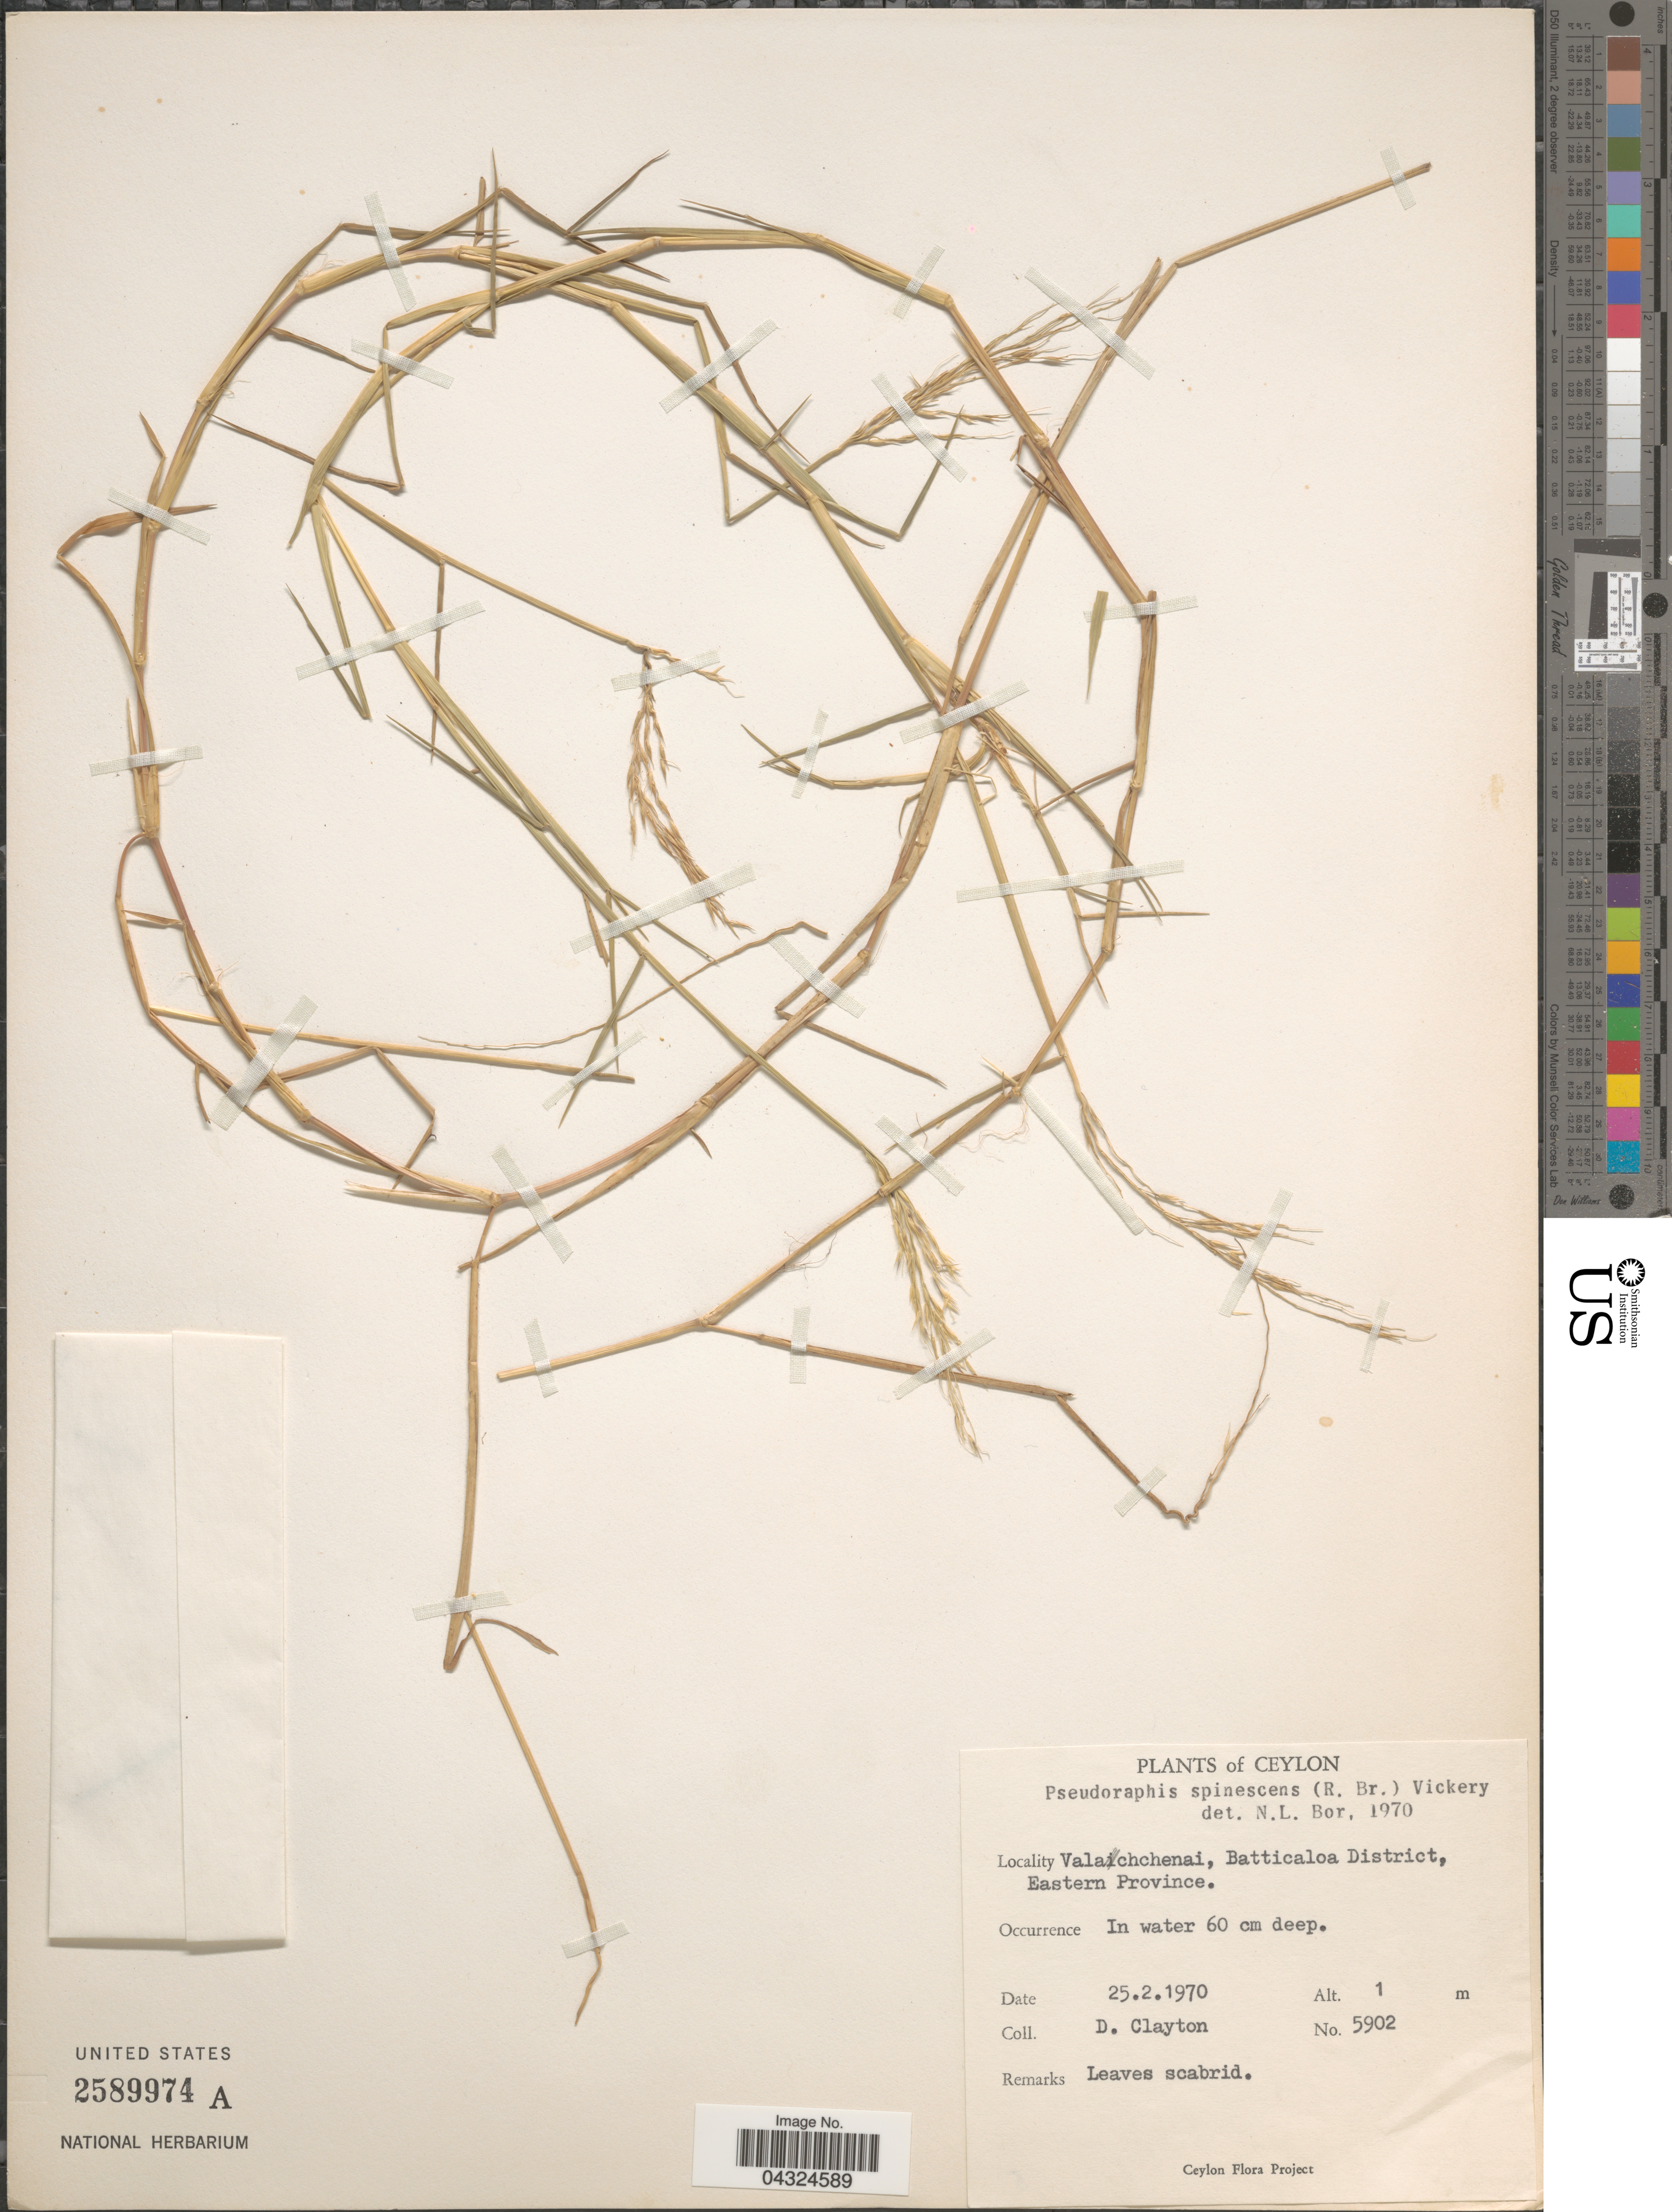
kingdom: Plantae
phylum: Tracheophyta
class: Liliopsida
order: Poales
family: Poaceae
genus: Pseudoraphis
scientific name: Pseudoraphis spinescens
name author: (R. Br.) Vickery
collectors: D. Clayton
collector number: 5902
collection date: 1970-02-25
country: Sri Lanka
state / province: Eastern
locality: Ceylon. Valachchenai, Batticaloa District.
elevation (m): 1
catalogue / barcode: US 2589974A